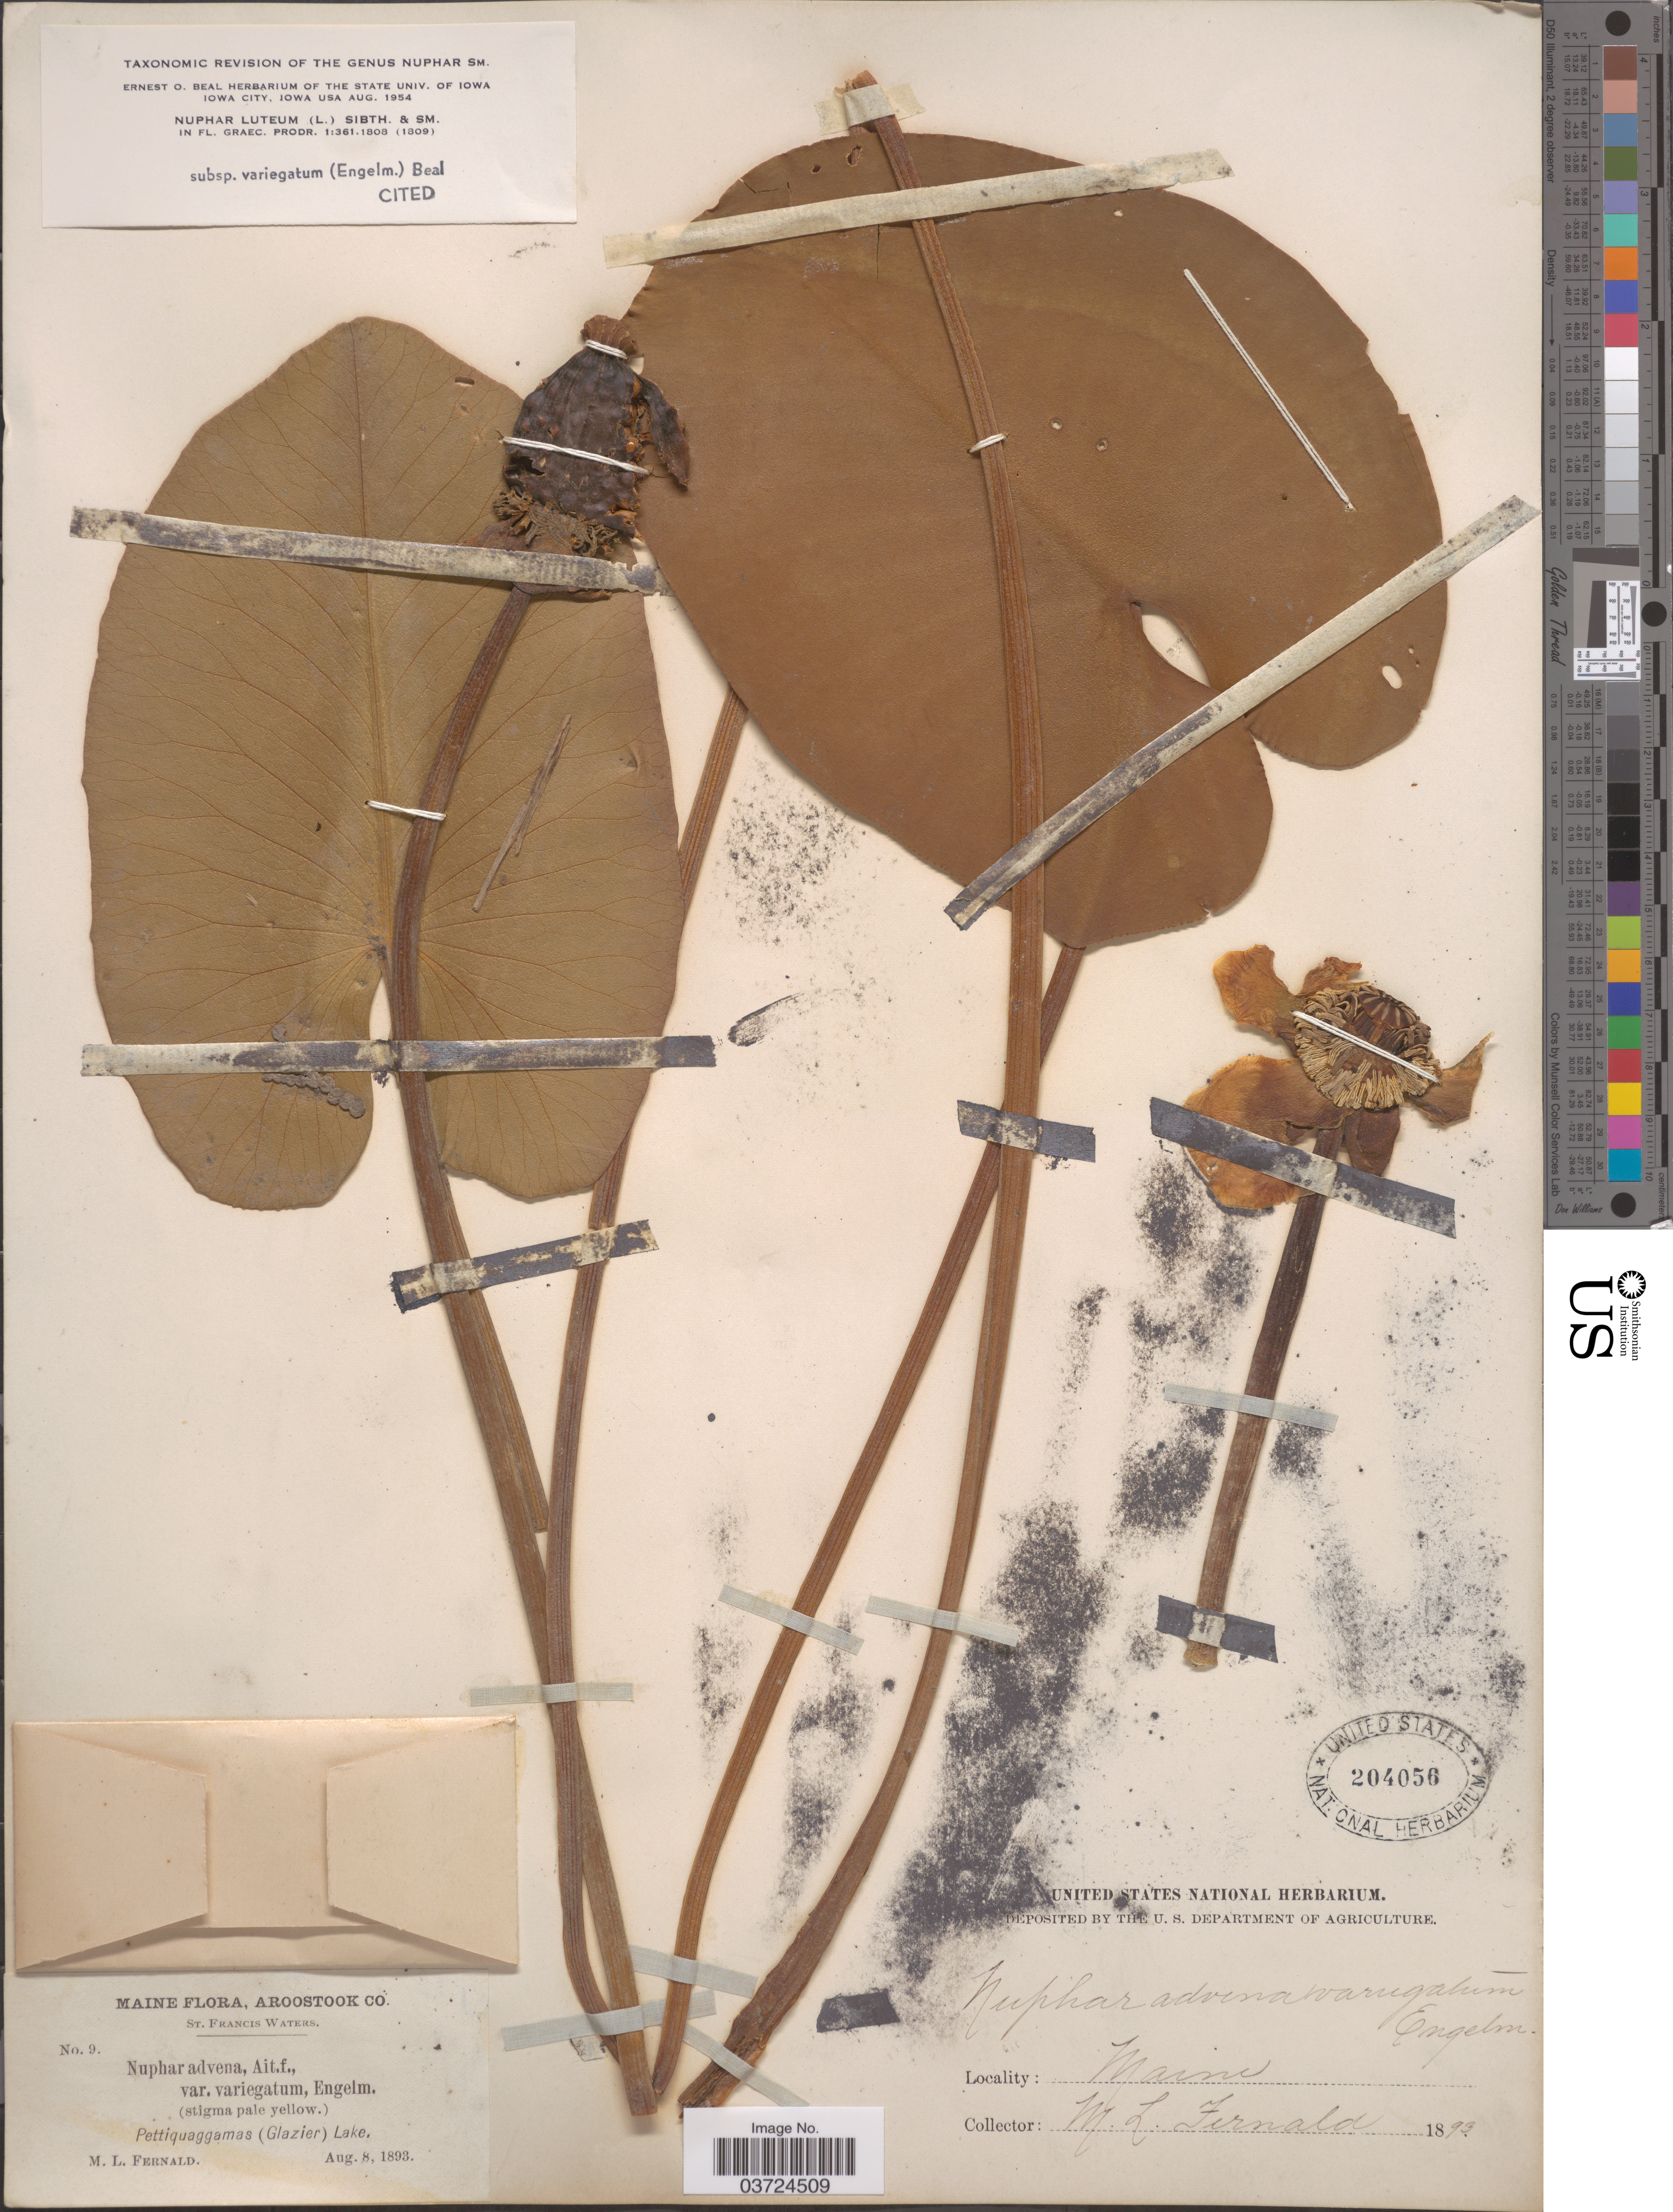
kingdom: Plantae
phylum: Tracheophyta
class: Magnoliopsida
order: Nymphaeales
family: Nymphaeaceae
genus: Nuphar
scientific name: Nuphar lutea subsp. variegata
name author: (Engelm. ex Durand) E.O. Beal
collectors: M. L. Fernald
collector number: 9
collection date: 1893-08-08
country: United States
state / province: Maine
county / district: Aroostook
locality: St. Francis Waters. Pettiquaggamas (Glazier) Lake.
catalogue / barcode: US 204056